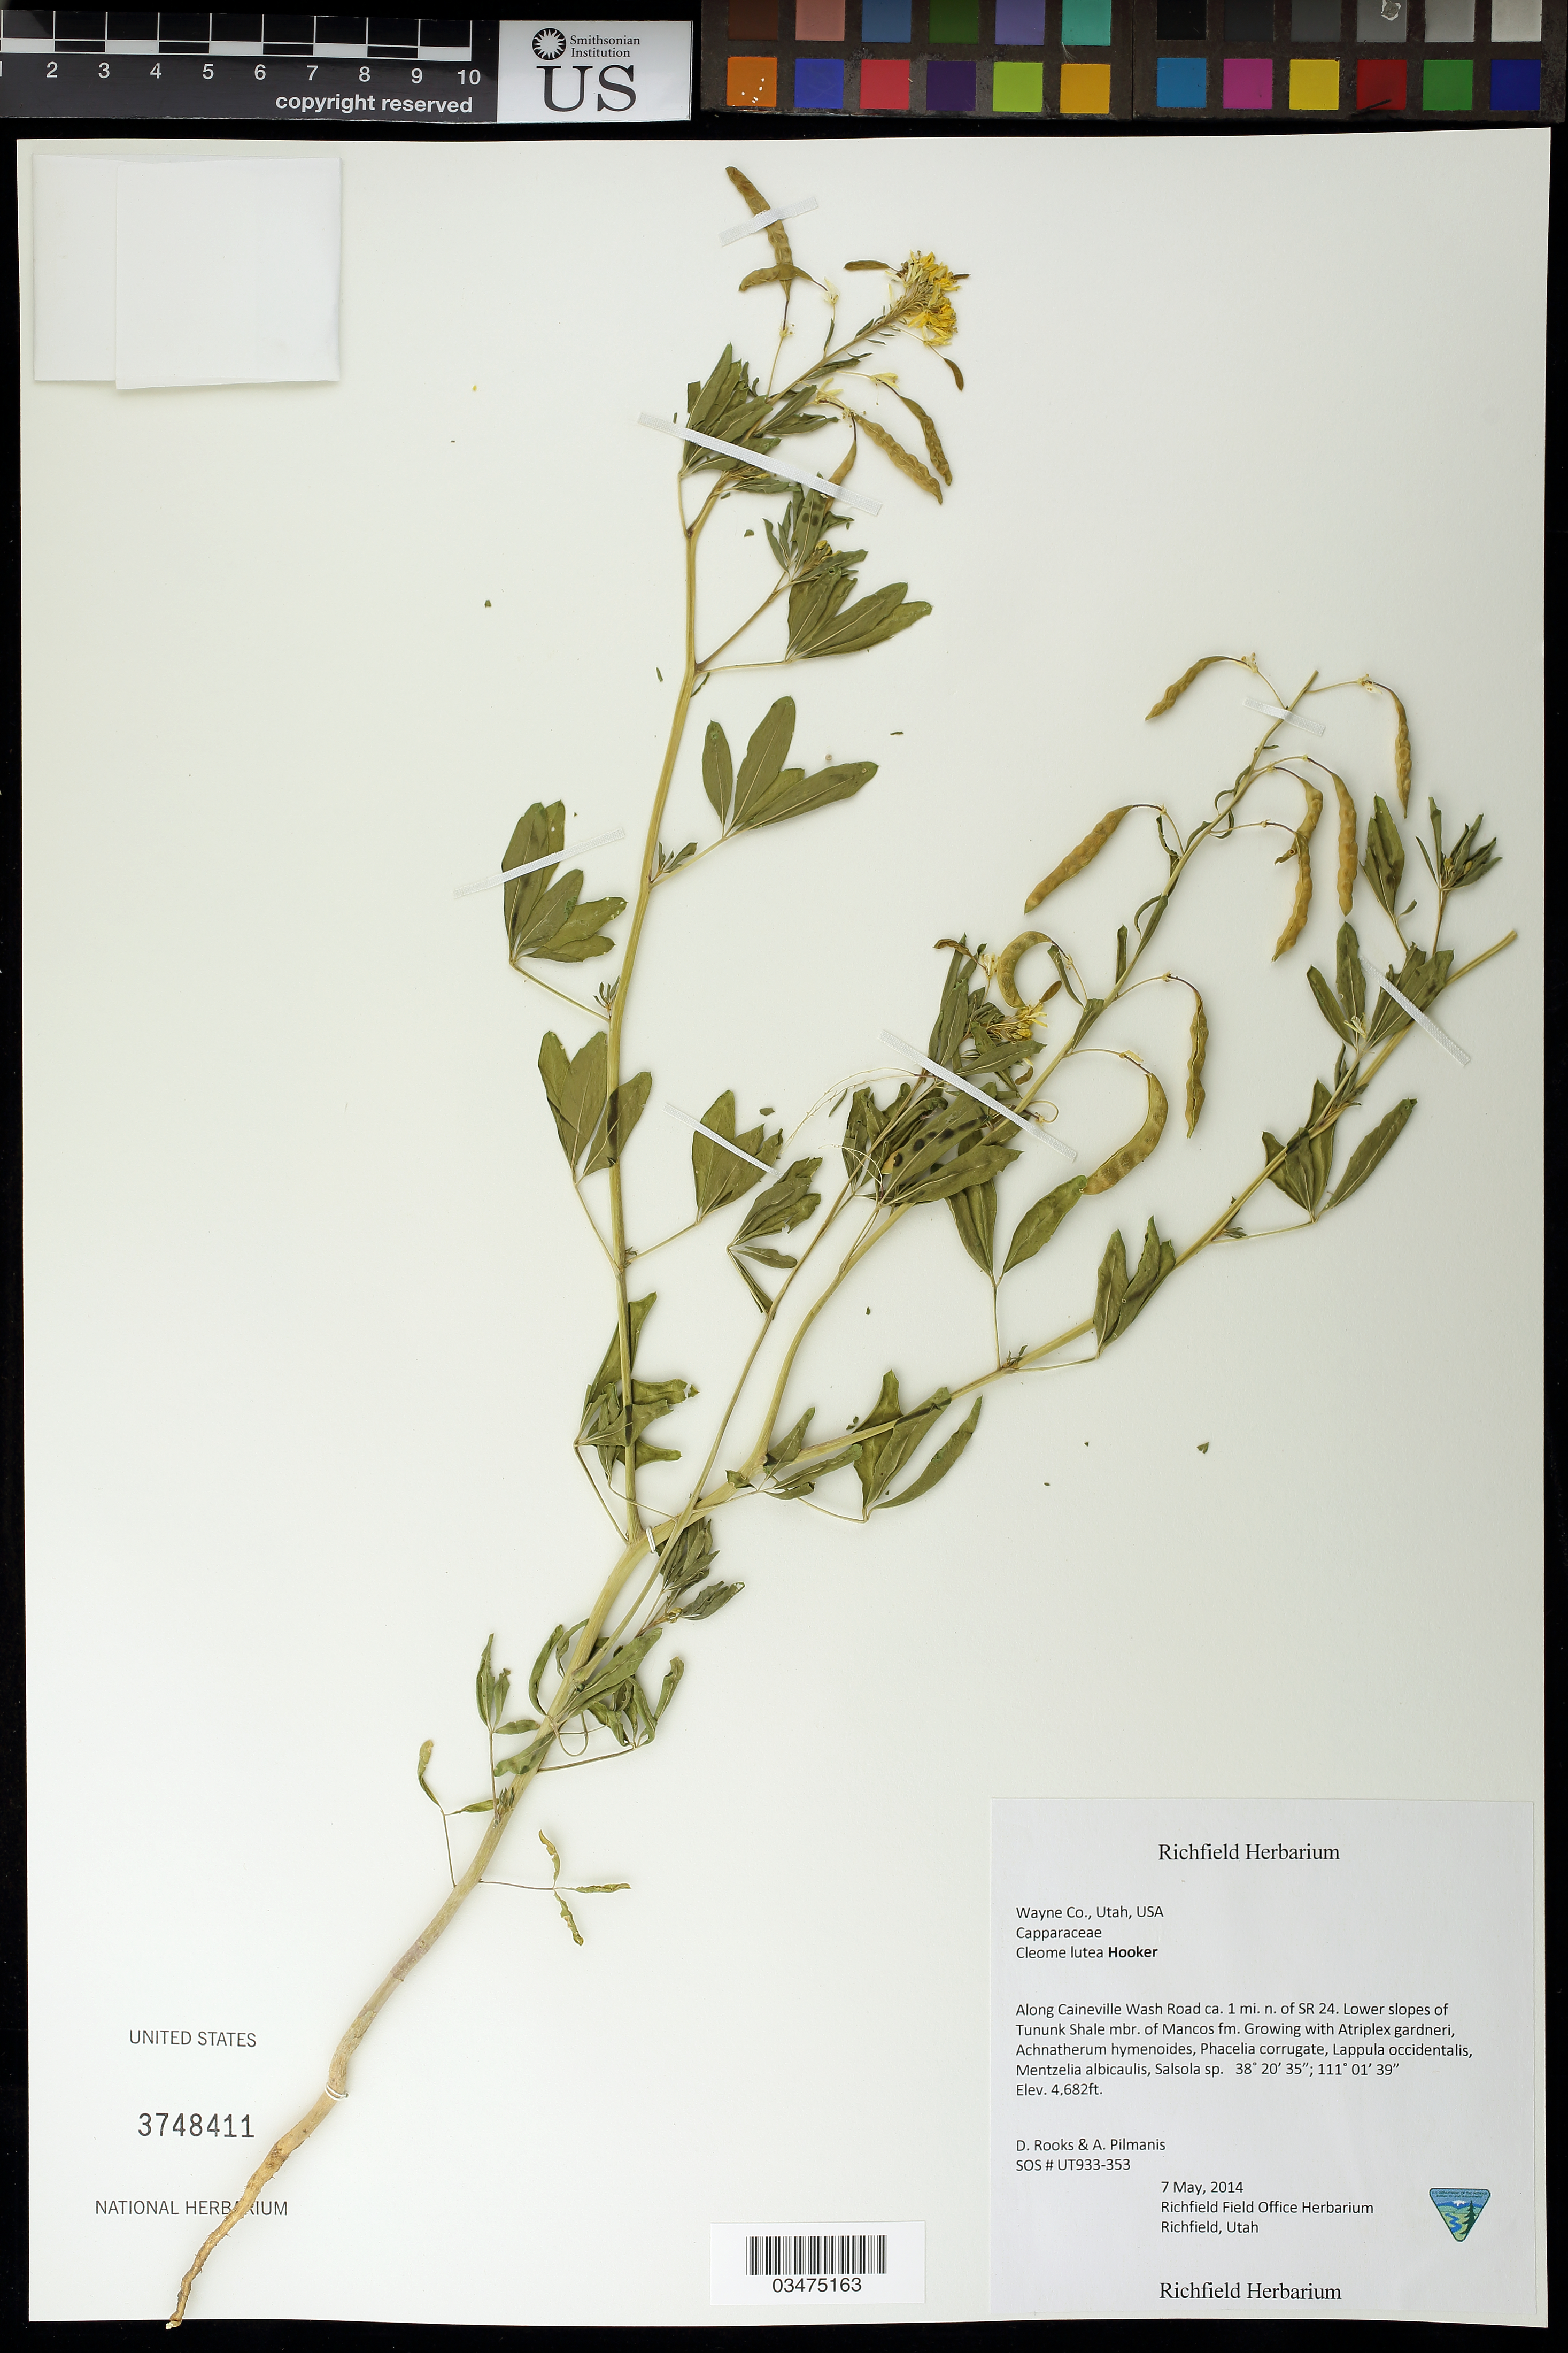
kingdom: Plantae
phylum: Tracheophyta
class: Magnoliopsida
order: Brassicales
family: Cleomaceae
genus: Cleomella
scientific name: Cleomella lutea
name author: (Hook.) Roalson & J.C. Hall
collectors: D. Rooks & A. Pilmanis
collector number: UT933-353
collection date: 2014-05-07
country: United States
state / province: Utah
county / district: Wayne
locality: Along Caineville Wash Road, 1 mi. N of SR24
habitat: Lower slopes of Tunuk Shale mbr. of Mancos fm.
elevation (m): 1427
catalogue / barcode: US 3748411